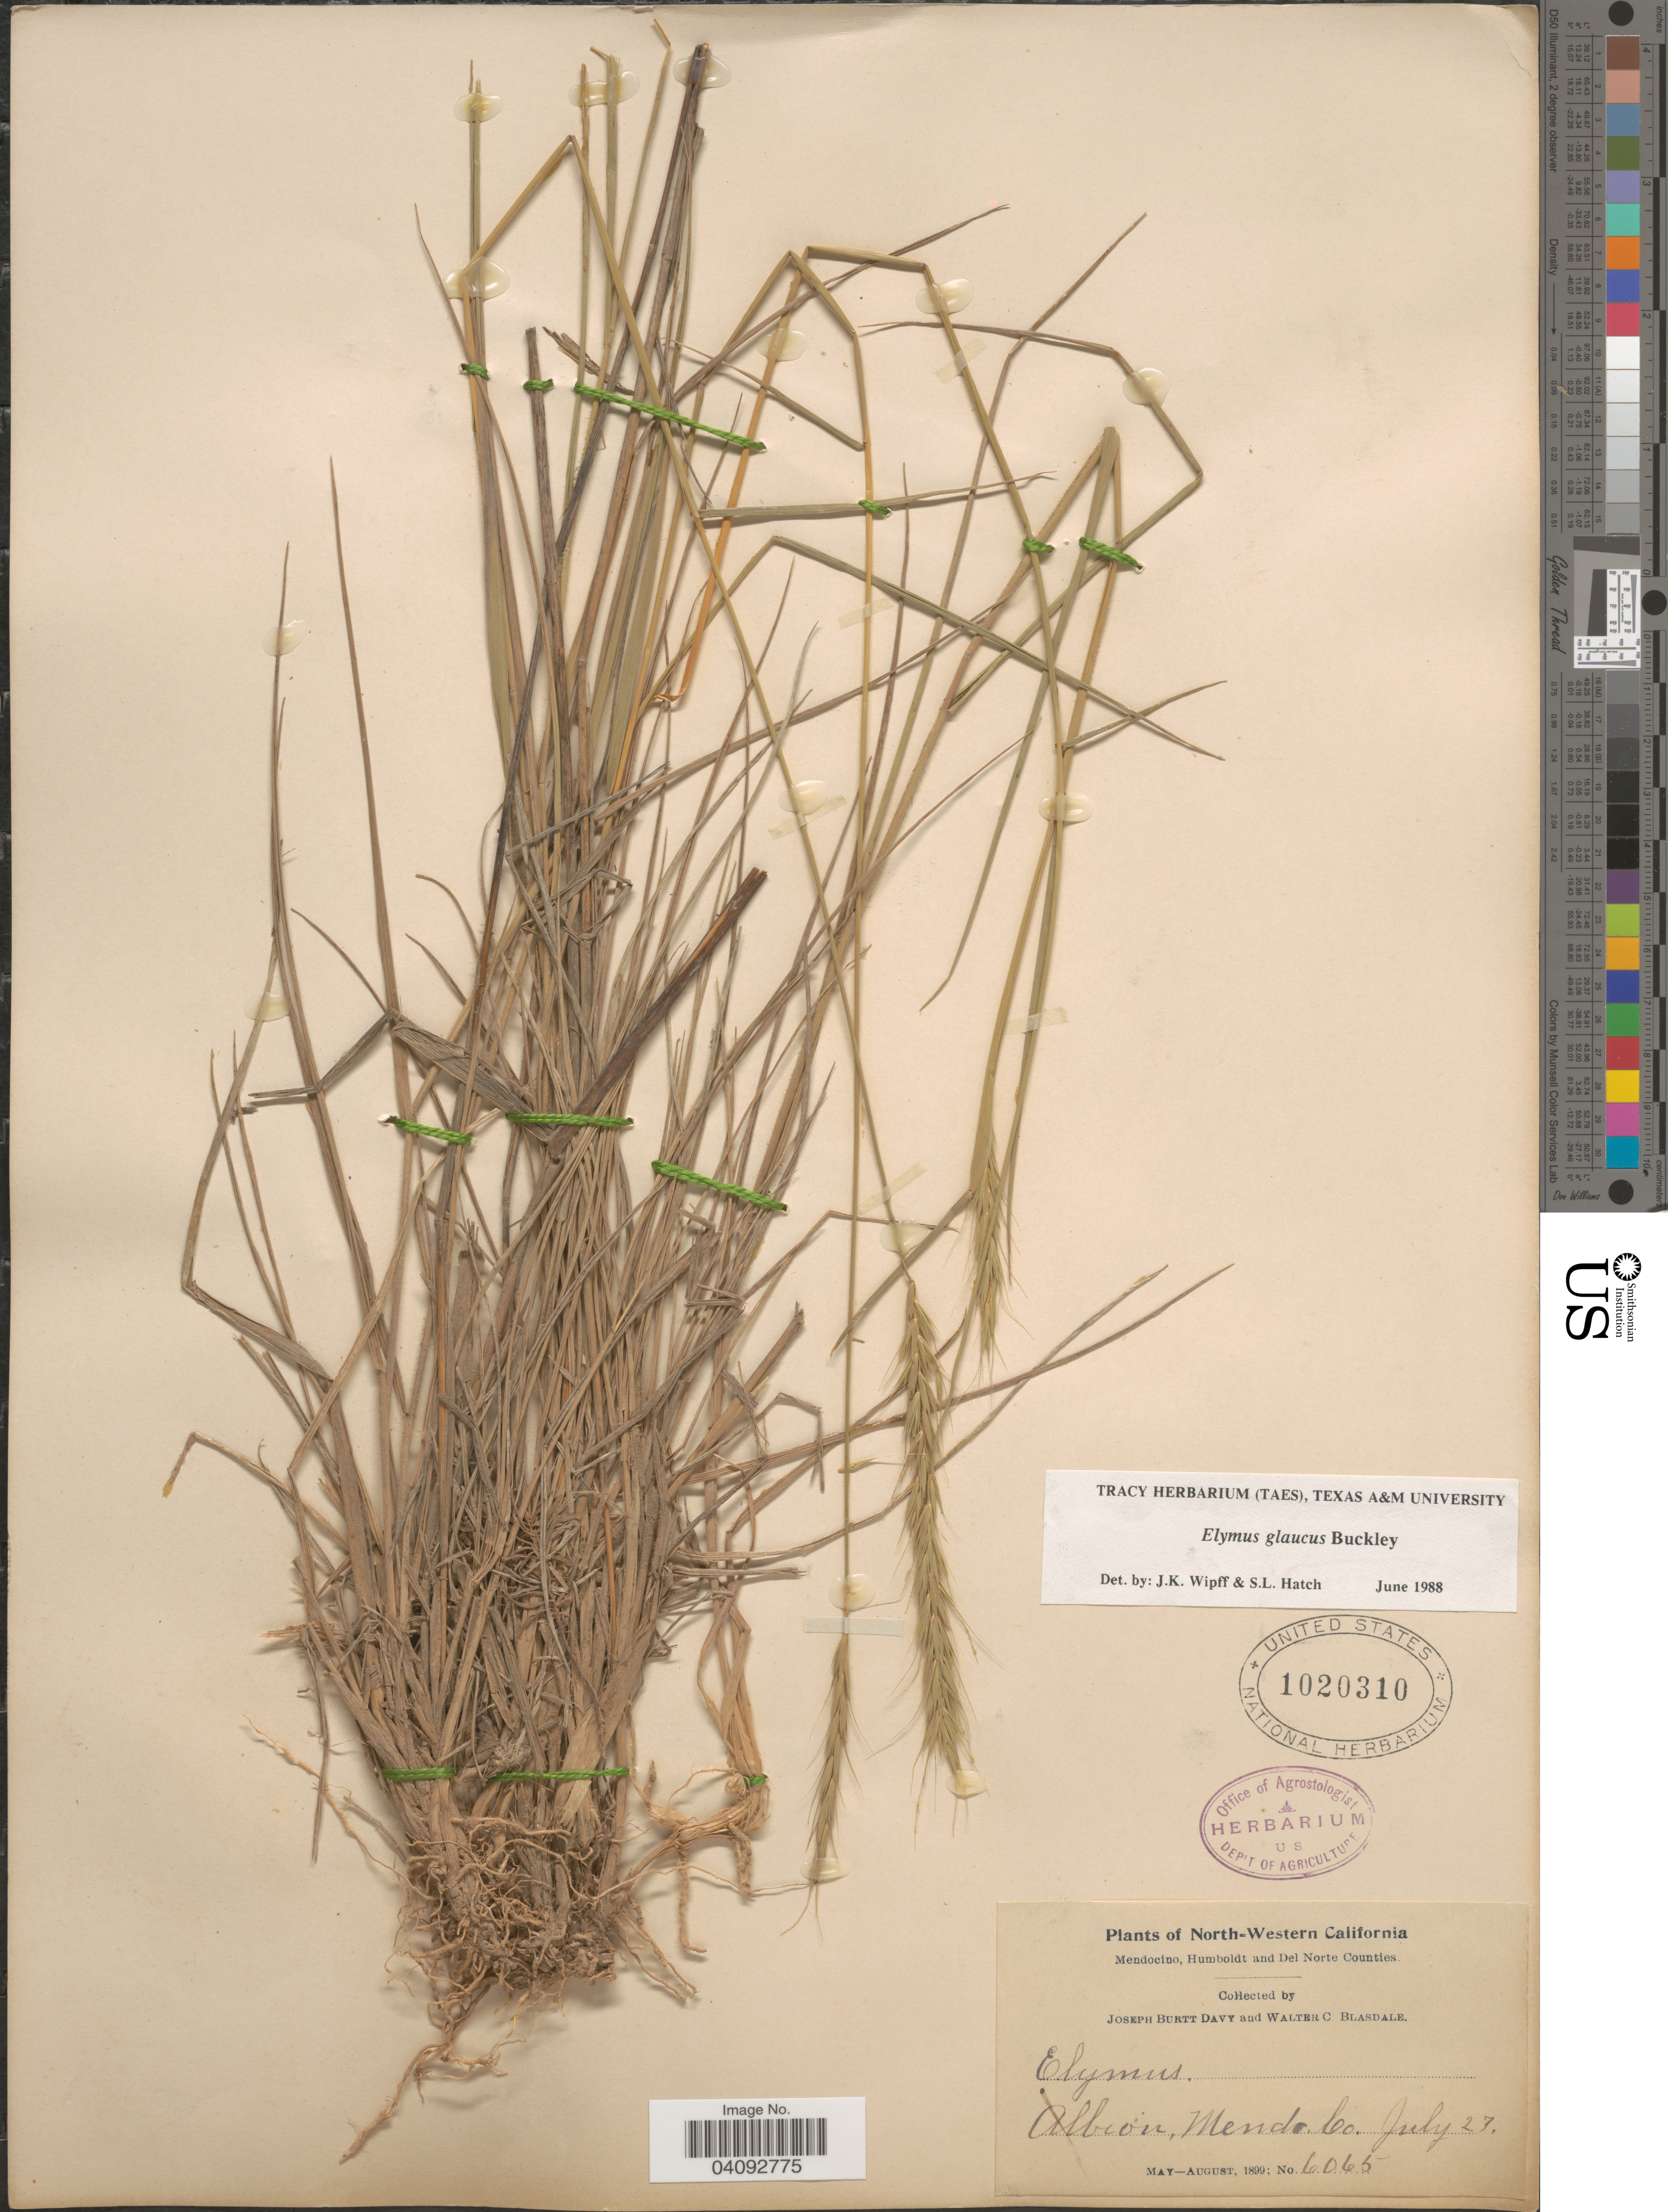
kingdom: Plantae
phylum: Tracheophyta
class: Liliopsida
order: Poales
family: Poaceae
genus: Elymus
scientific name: Elymus glaucus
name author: Buckley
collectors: J. Burtt Davy & W. Blasdale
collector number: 6065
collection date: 1899-07-27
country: United States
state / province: California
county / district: Mendocino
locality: North-Western California. Mendocino, Humboldt and Del Norte Counties. Albion, Mendo Co.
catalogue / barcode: US 1020310